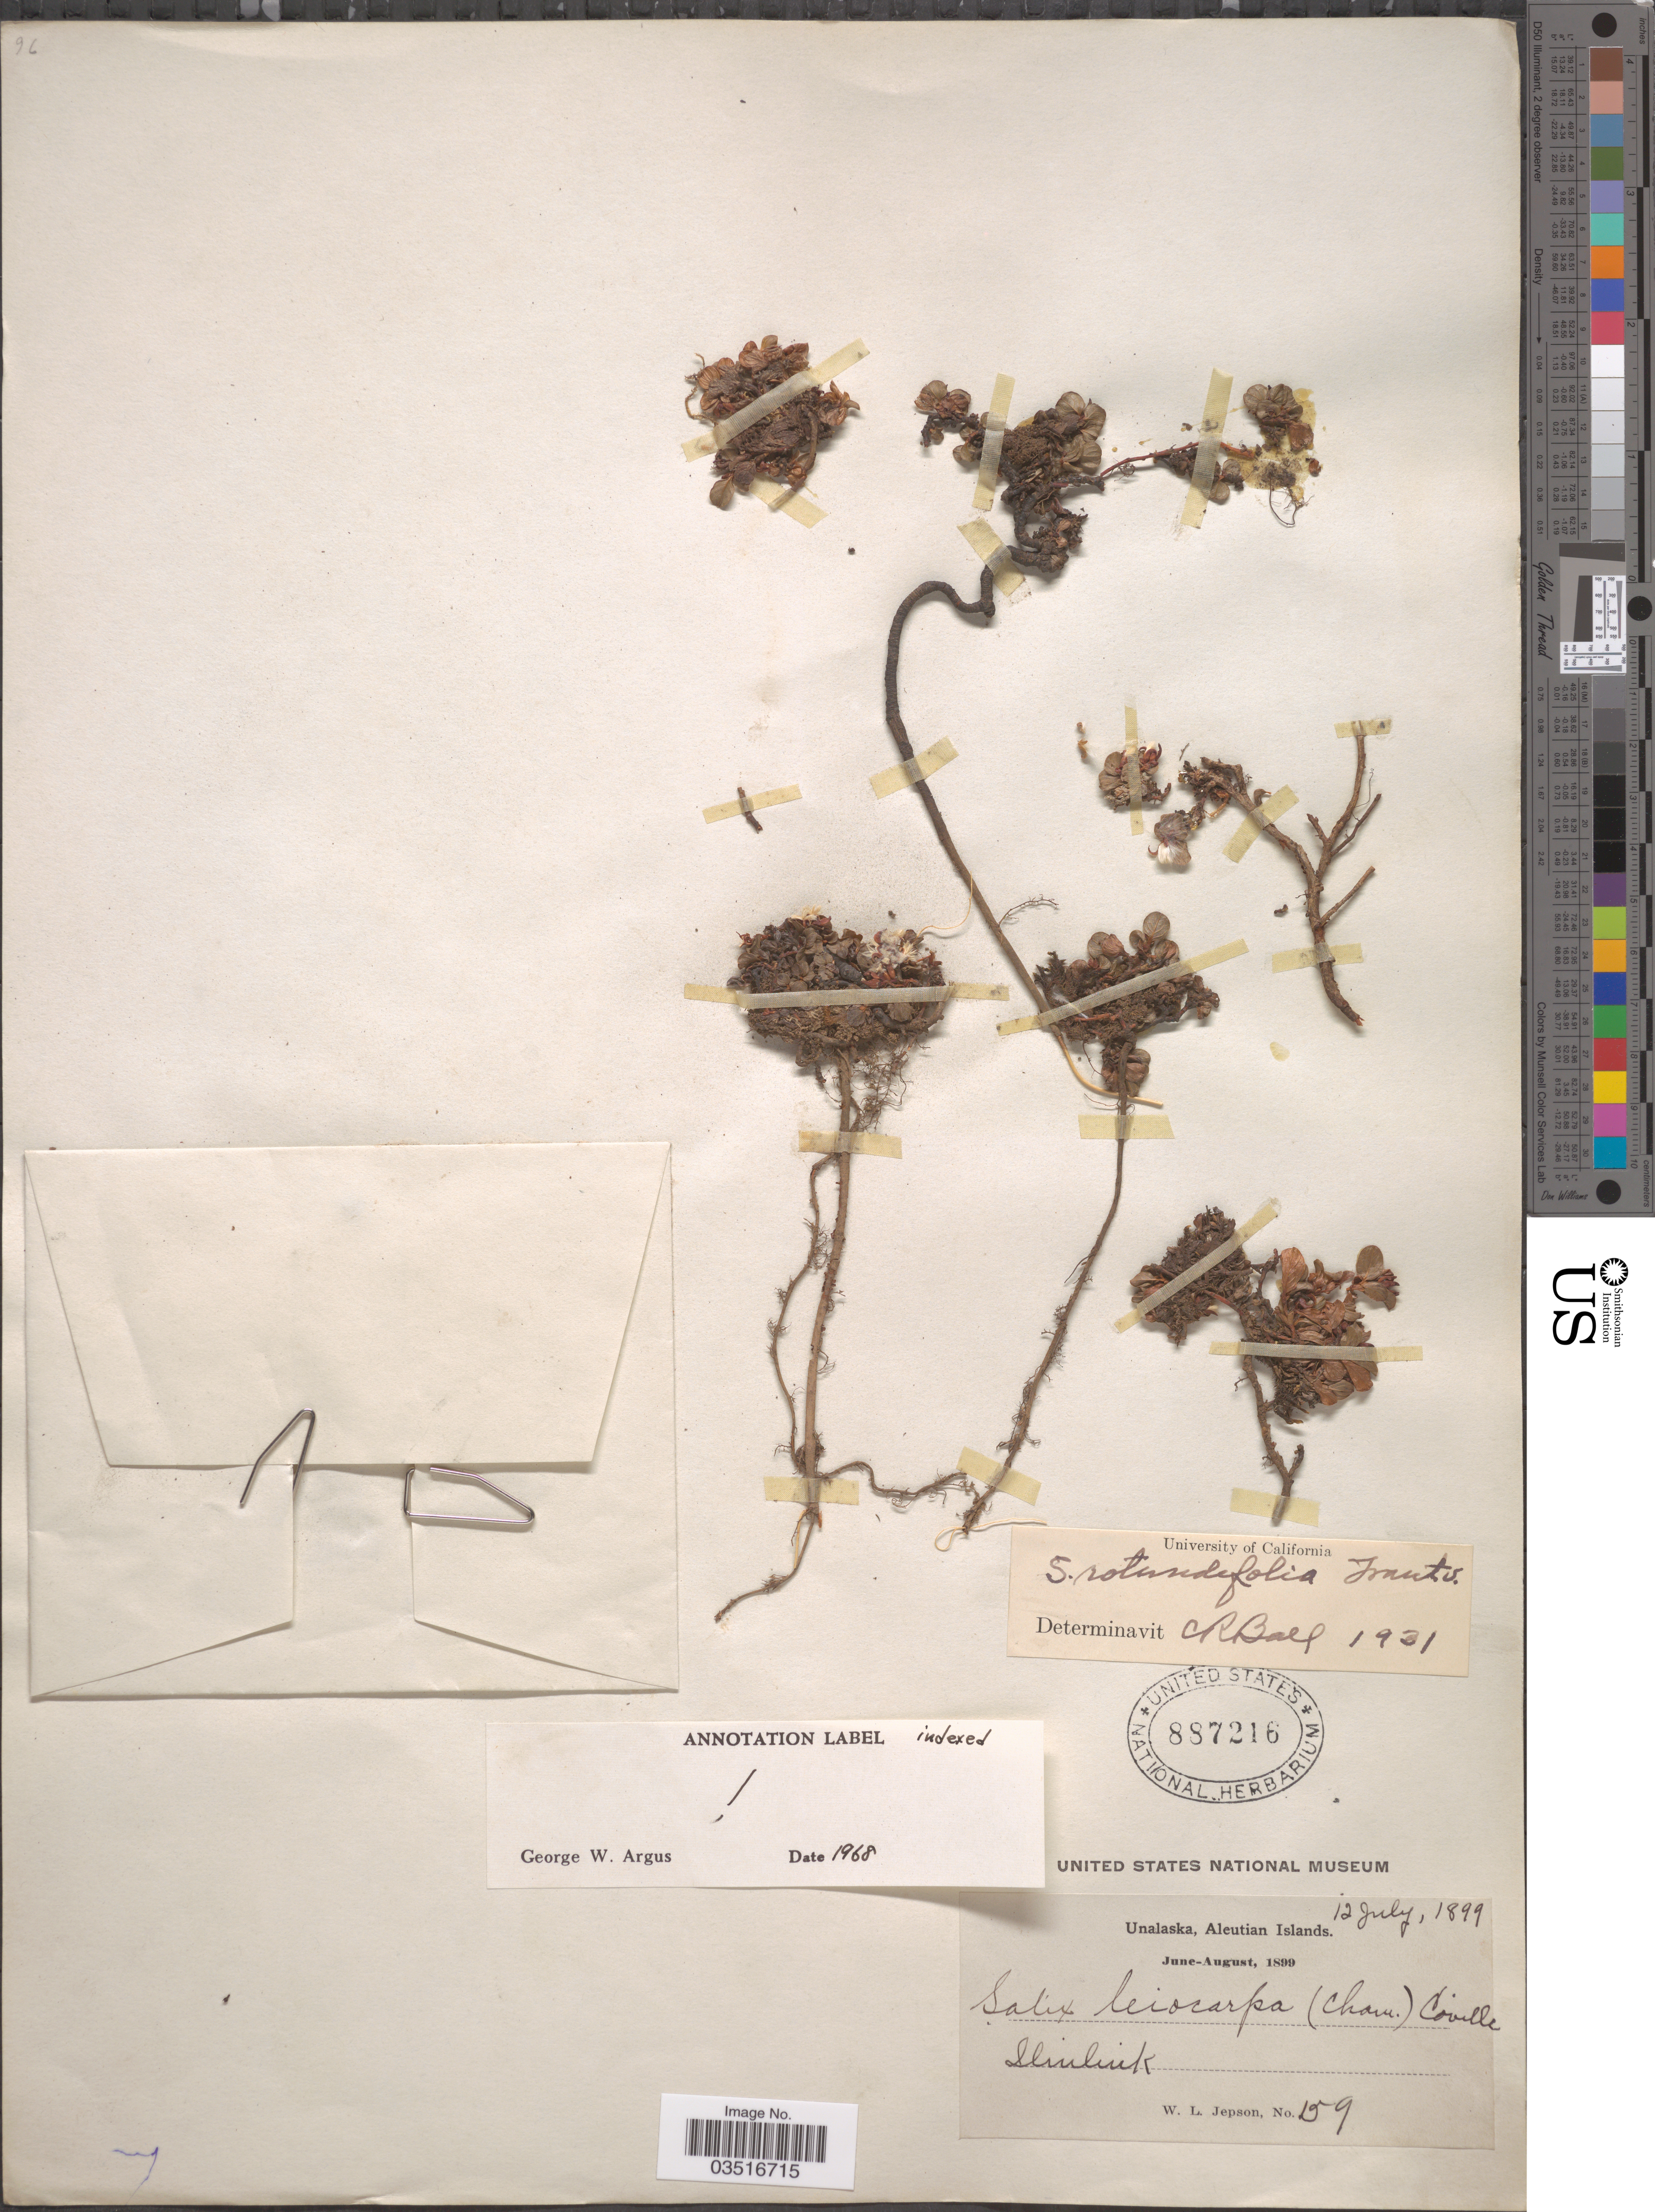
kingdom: Plantae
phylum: Tracheophyta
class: Magnoliopsida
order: Malpighiales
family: Salicaceae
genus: Salix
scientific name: Salix rotundifolia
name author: Trautv.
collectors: W. L. Jepson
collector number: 159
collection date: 1899-07-12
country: United States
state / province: Alaska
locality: Unalaska, Aleutian Islands. Iliuliuk.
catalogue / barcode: US 887216